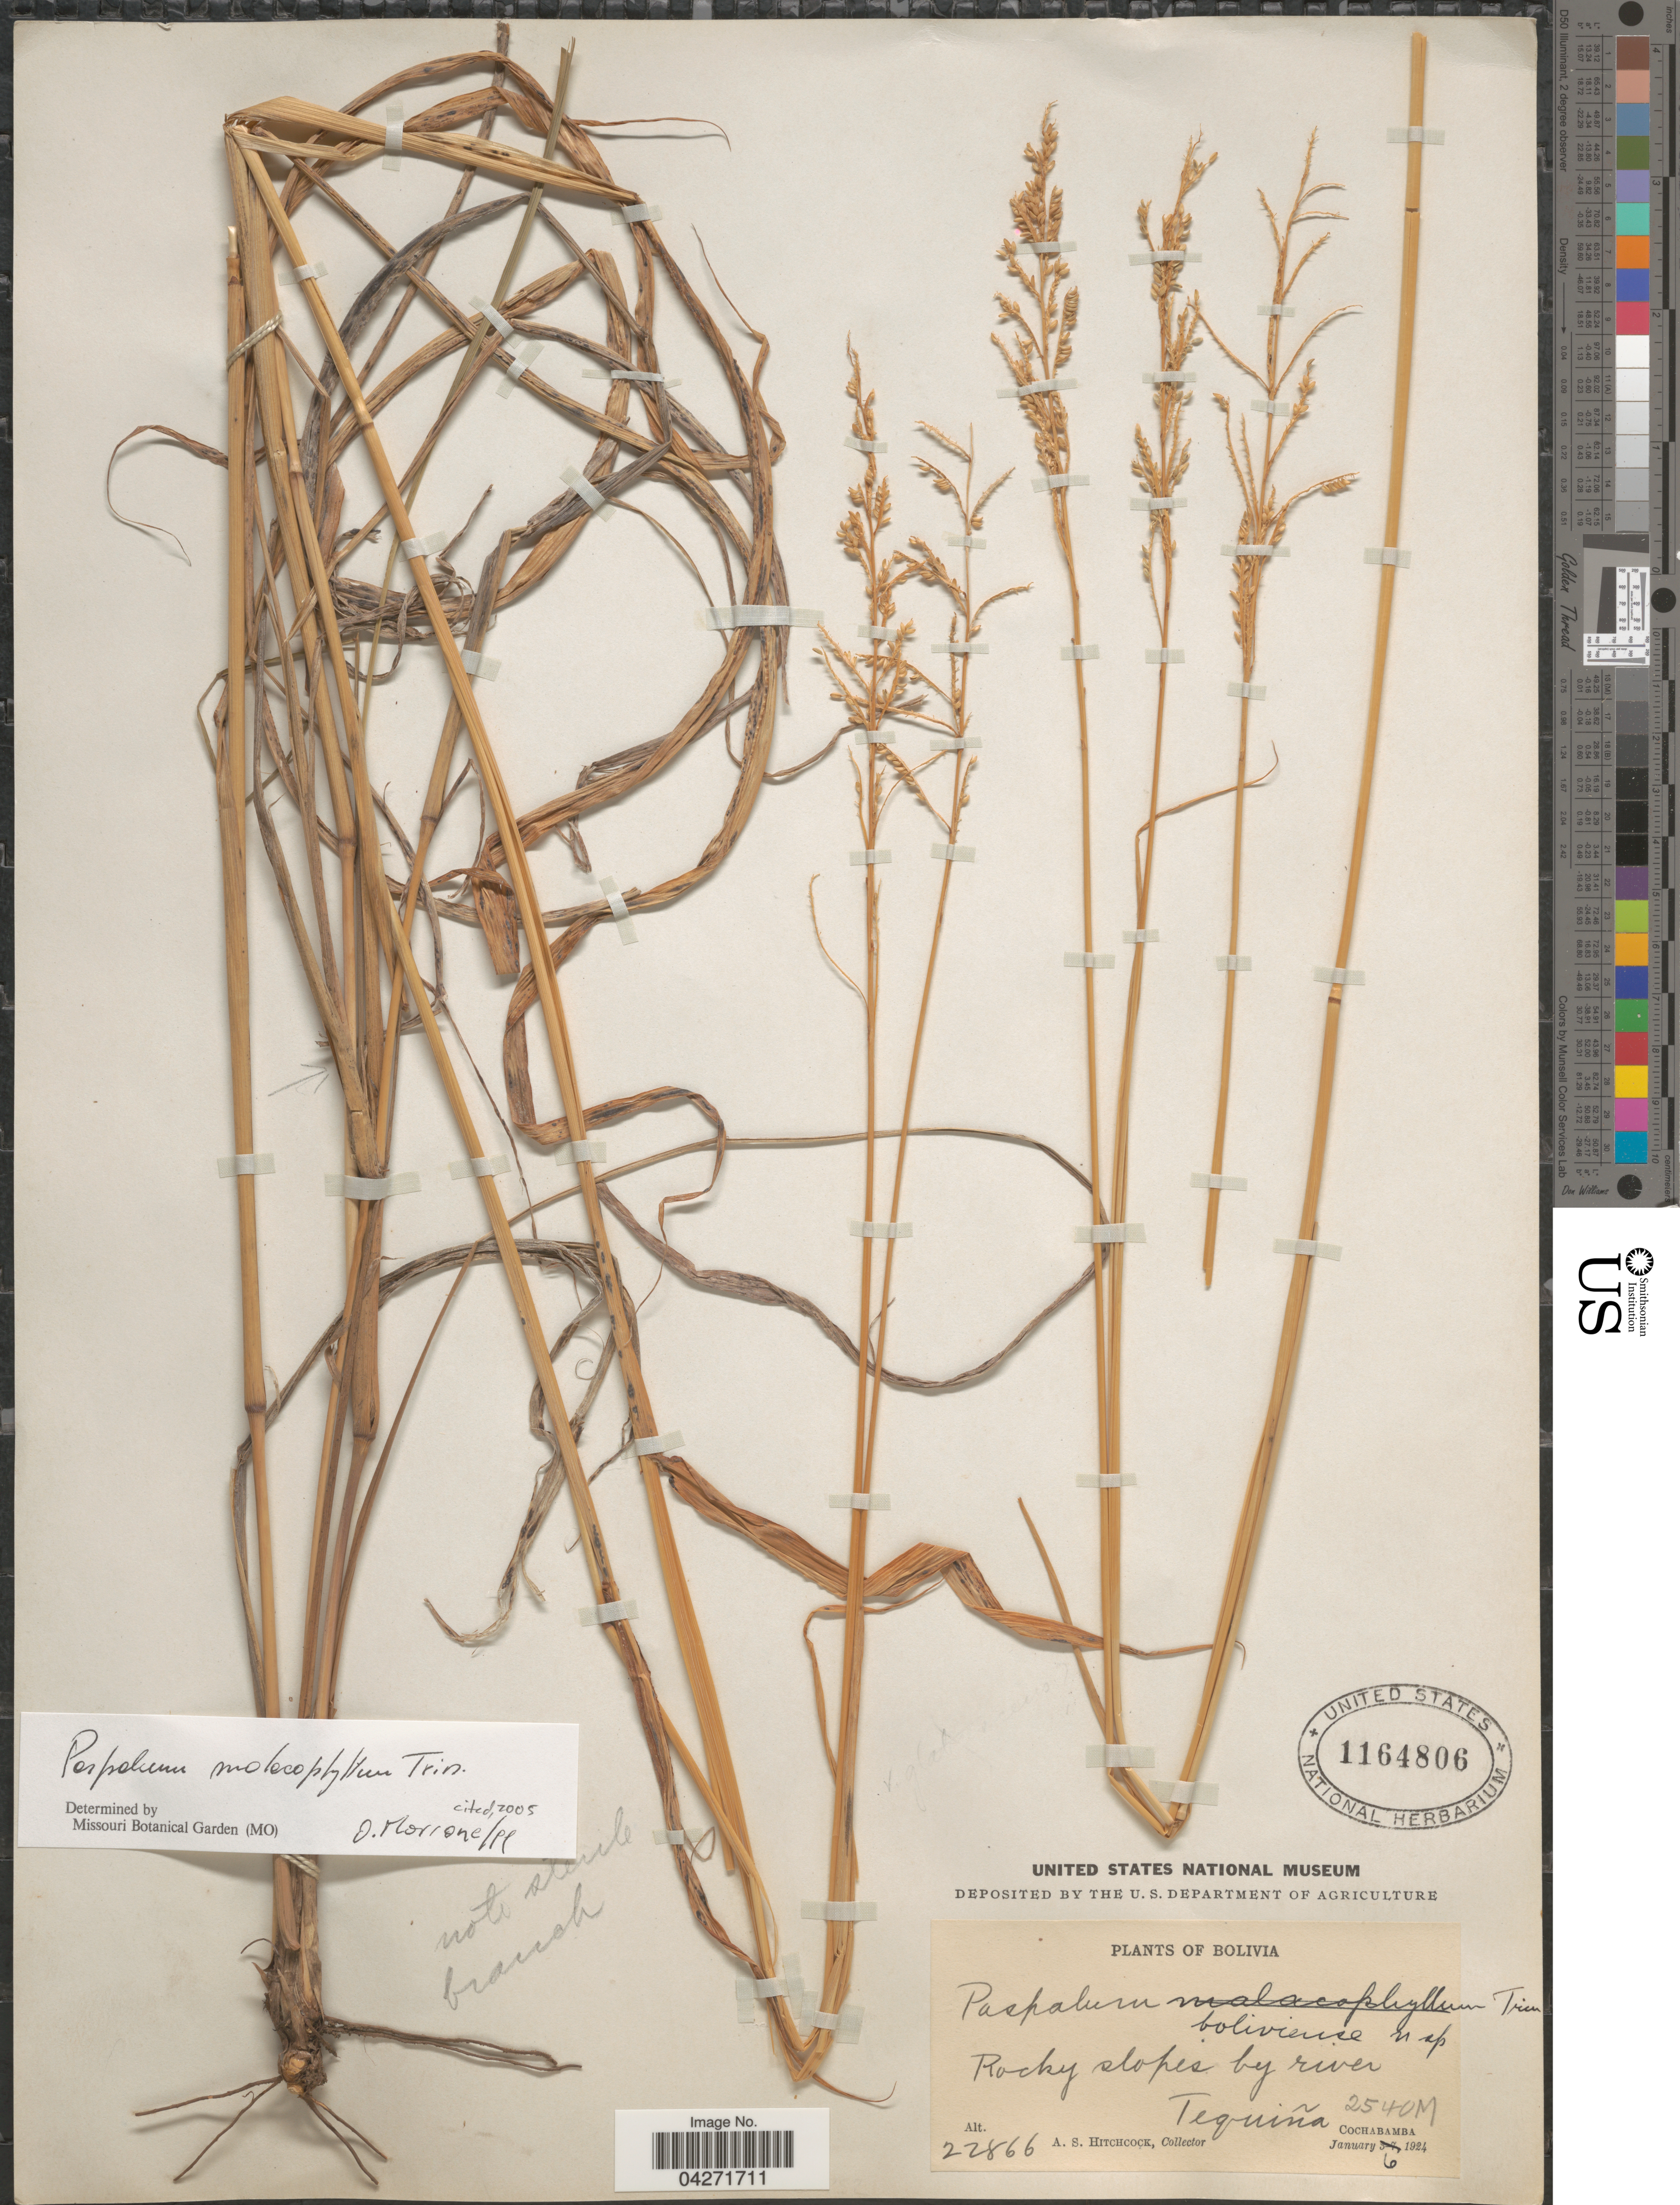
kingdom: Plantae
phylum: Tracheophyta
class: Liliopsida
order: Poales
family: Poaceae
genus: Paspalum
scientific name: Paspalum malacophyllum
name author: Trin.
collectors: A. S. Hitchcock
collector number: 22866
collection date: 1924-01-06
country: Bolivia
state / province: Cochabamba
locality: Rocky slope by river. Tequiña.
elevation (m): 2540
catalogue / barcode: US 1164806